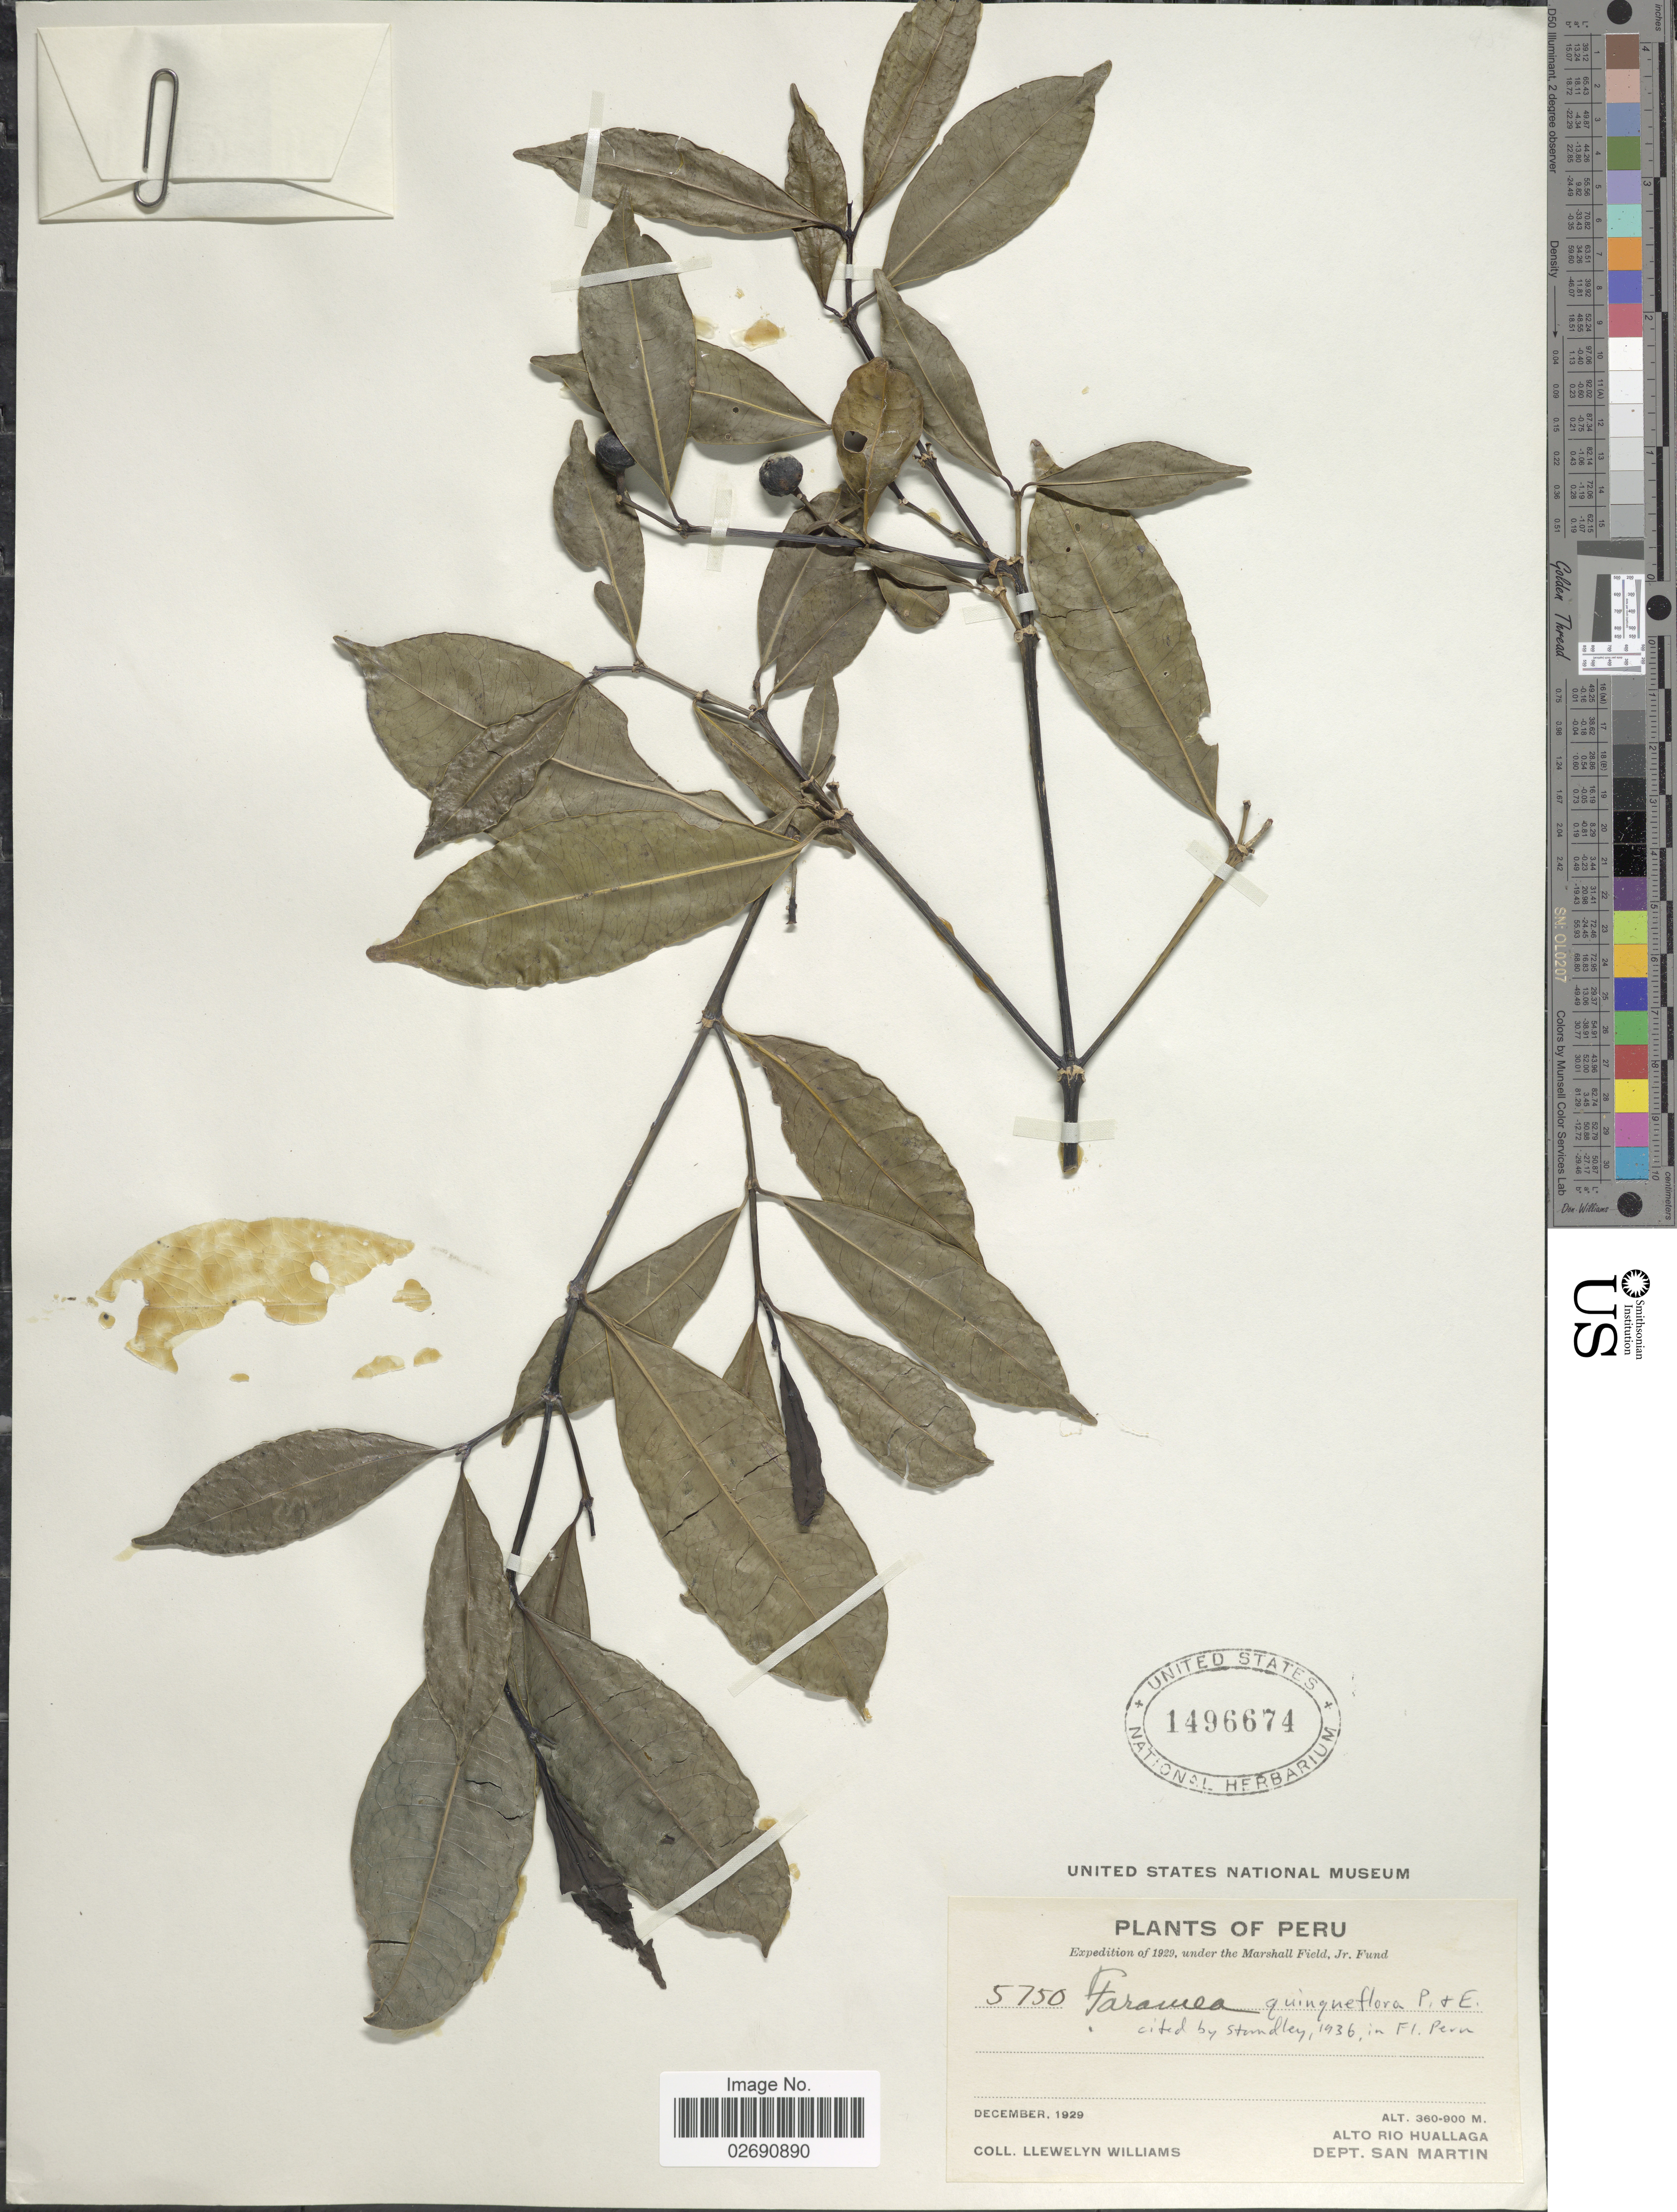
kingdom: Plantae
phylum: Tracheophyta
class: Magnoliopsida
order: Gentianales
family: Rubiaceae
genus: Faramea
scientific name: Faramea quinqueflora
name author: Poepp. & Endl.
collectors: Ll. Williams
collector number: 5750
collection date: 1929-12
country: Peru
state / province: San Martín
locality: Alto Rio Huallaga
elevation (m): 360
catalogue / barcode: US 1496674